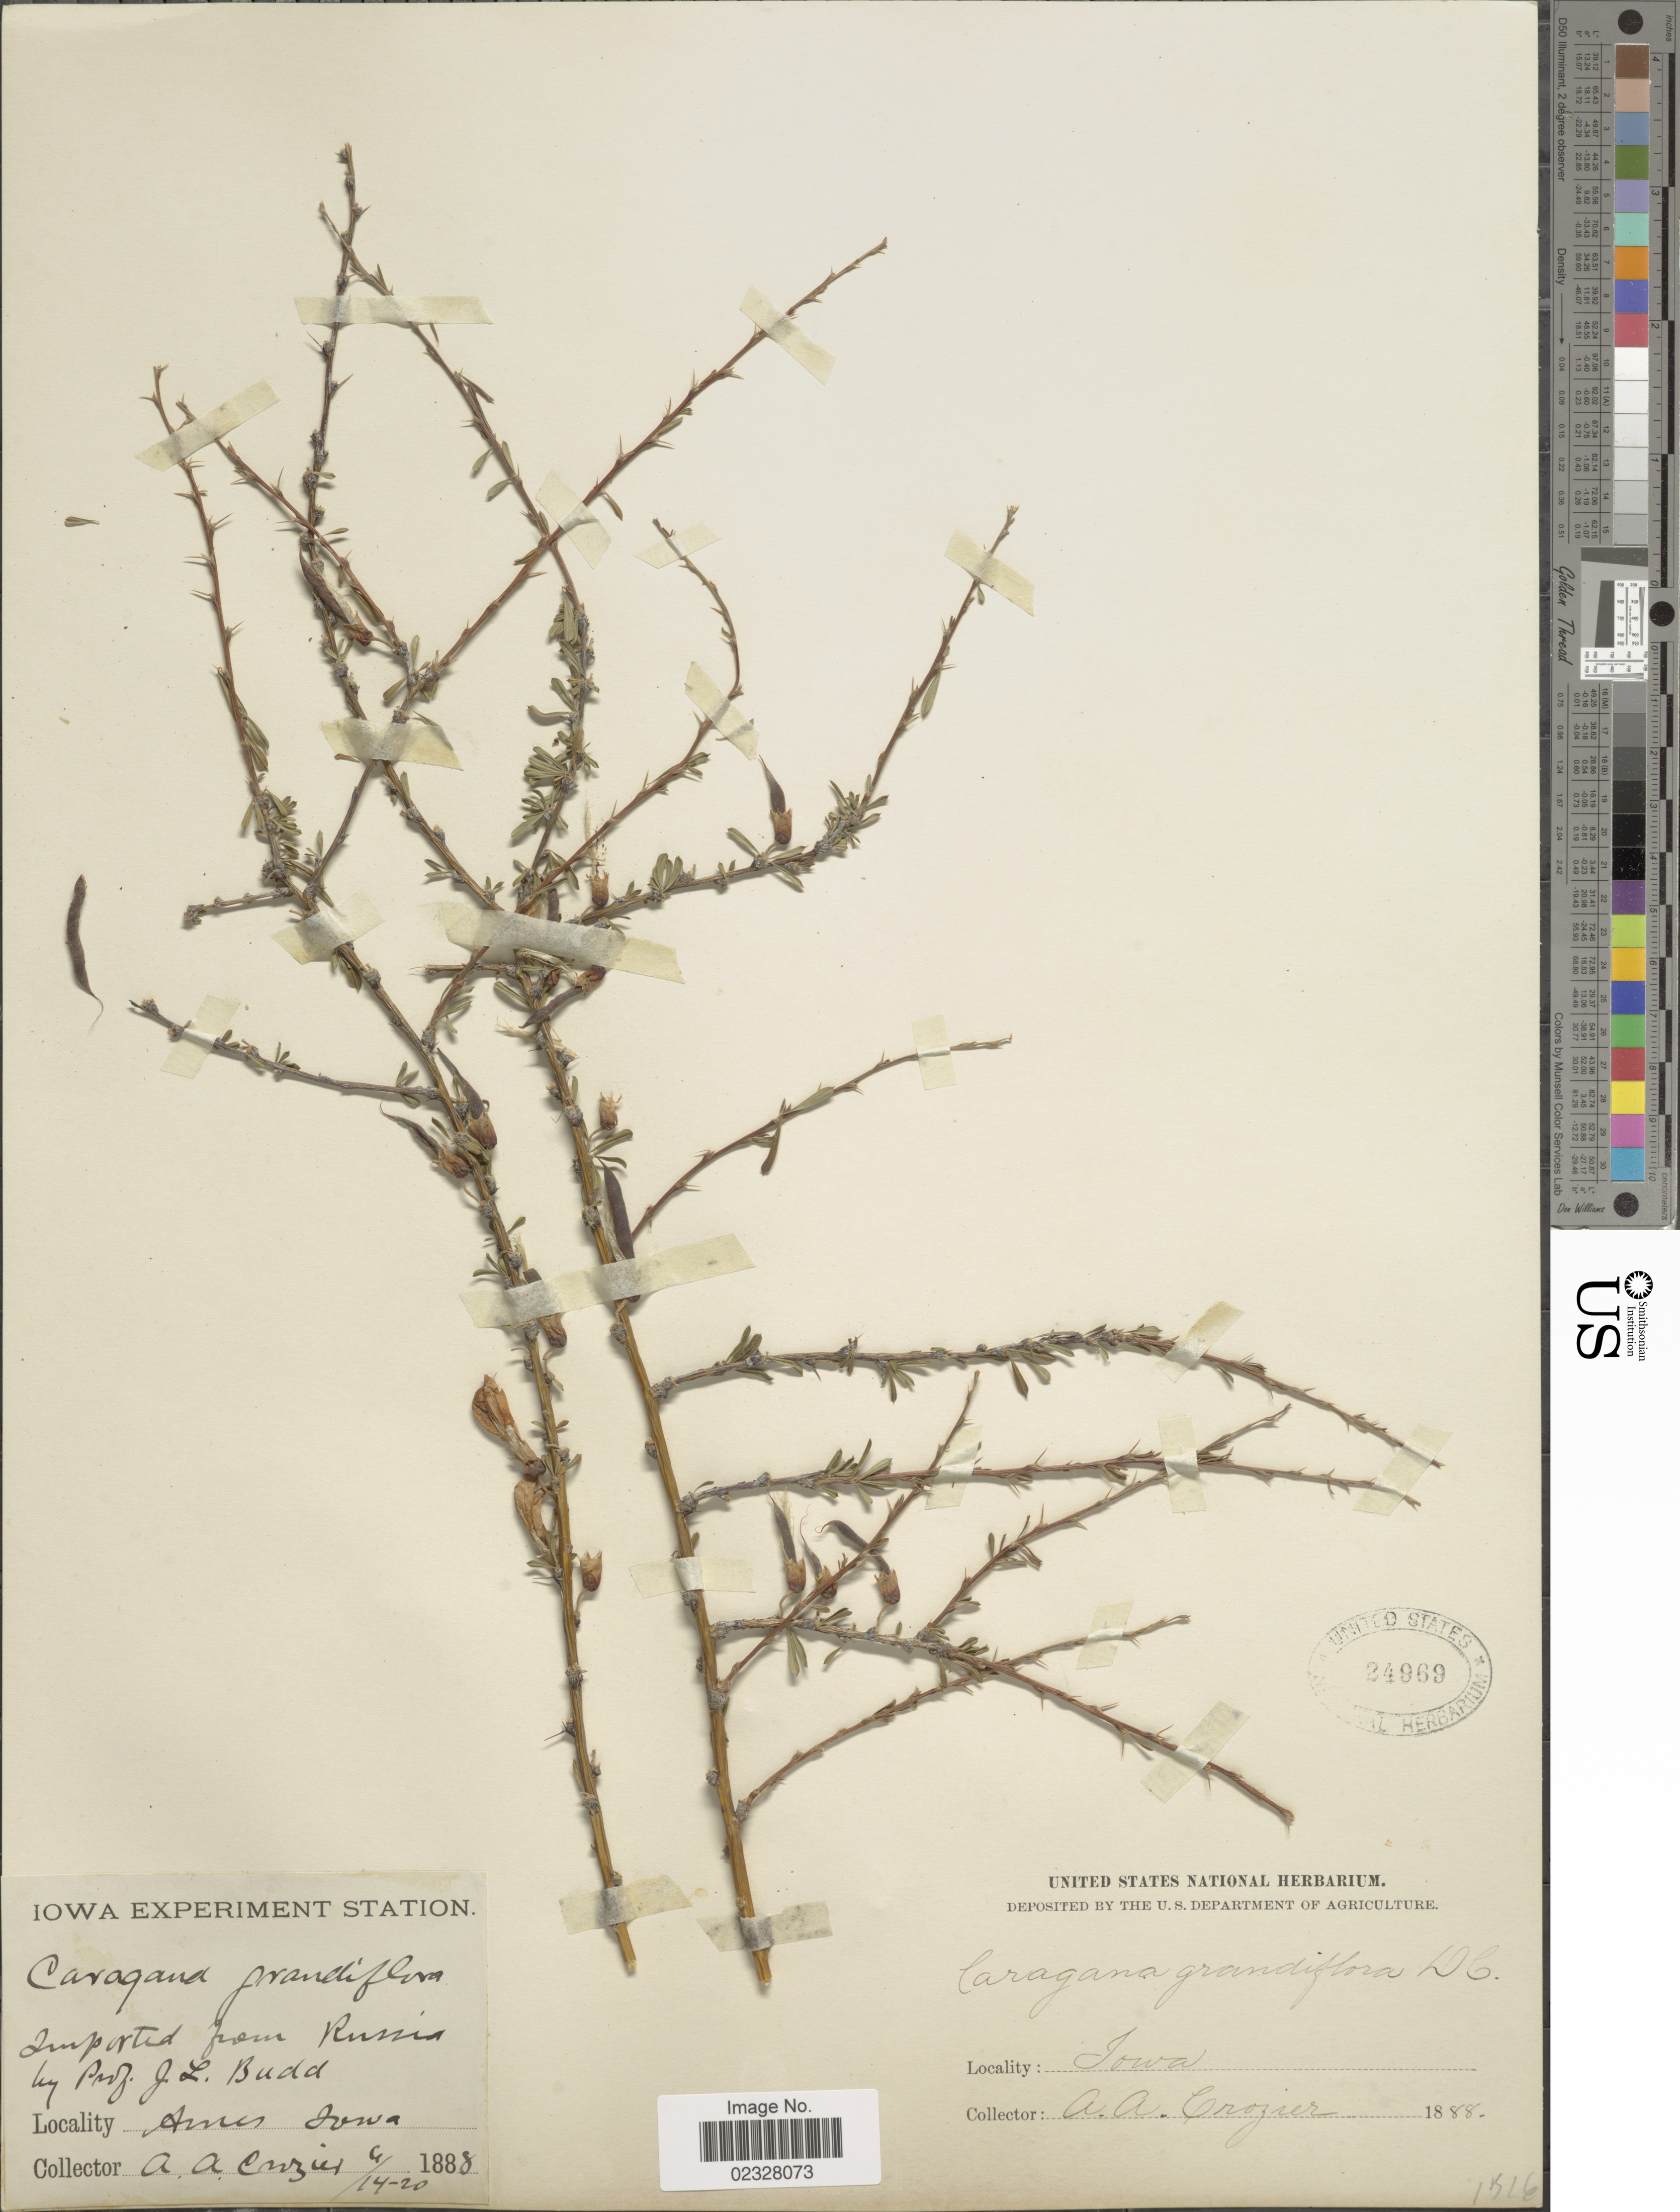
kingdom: Plantae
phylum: Tracheophyta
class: Magnoliopsida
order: Fabales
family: Fabaceae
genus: Caragana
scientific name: Caragana grandiflora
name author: DC.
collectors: A. Crozier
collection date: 1888-04-14/1888-04-20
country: United States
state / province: Iowa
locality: Ames, Iowa (Imported from Russia)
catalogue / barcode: US 24969